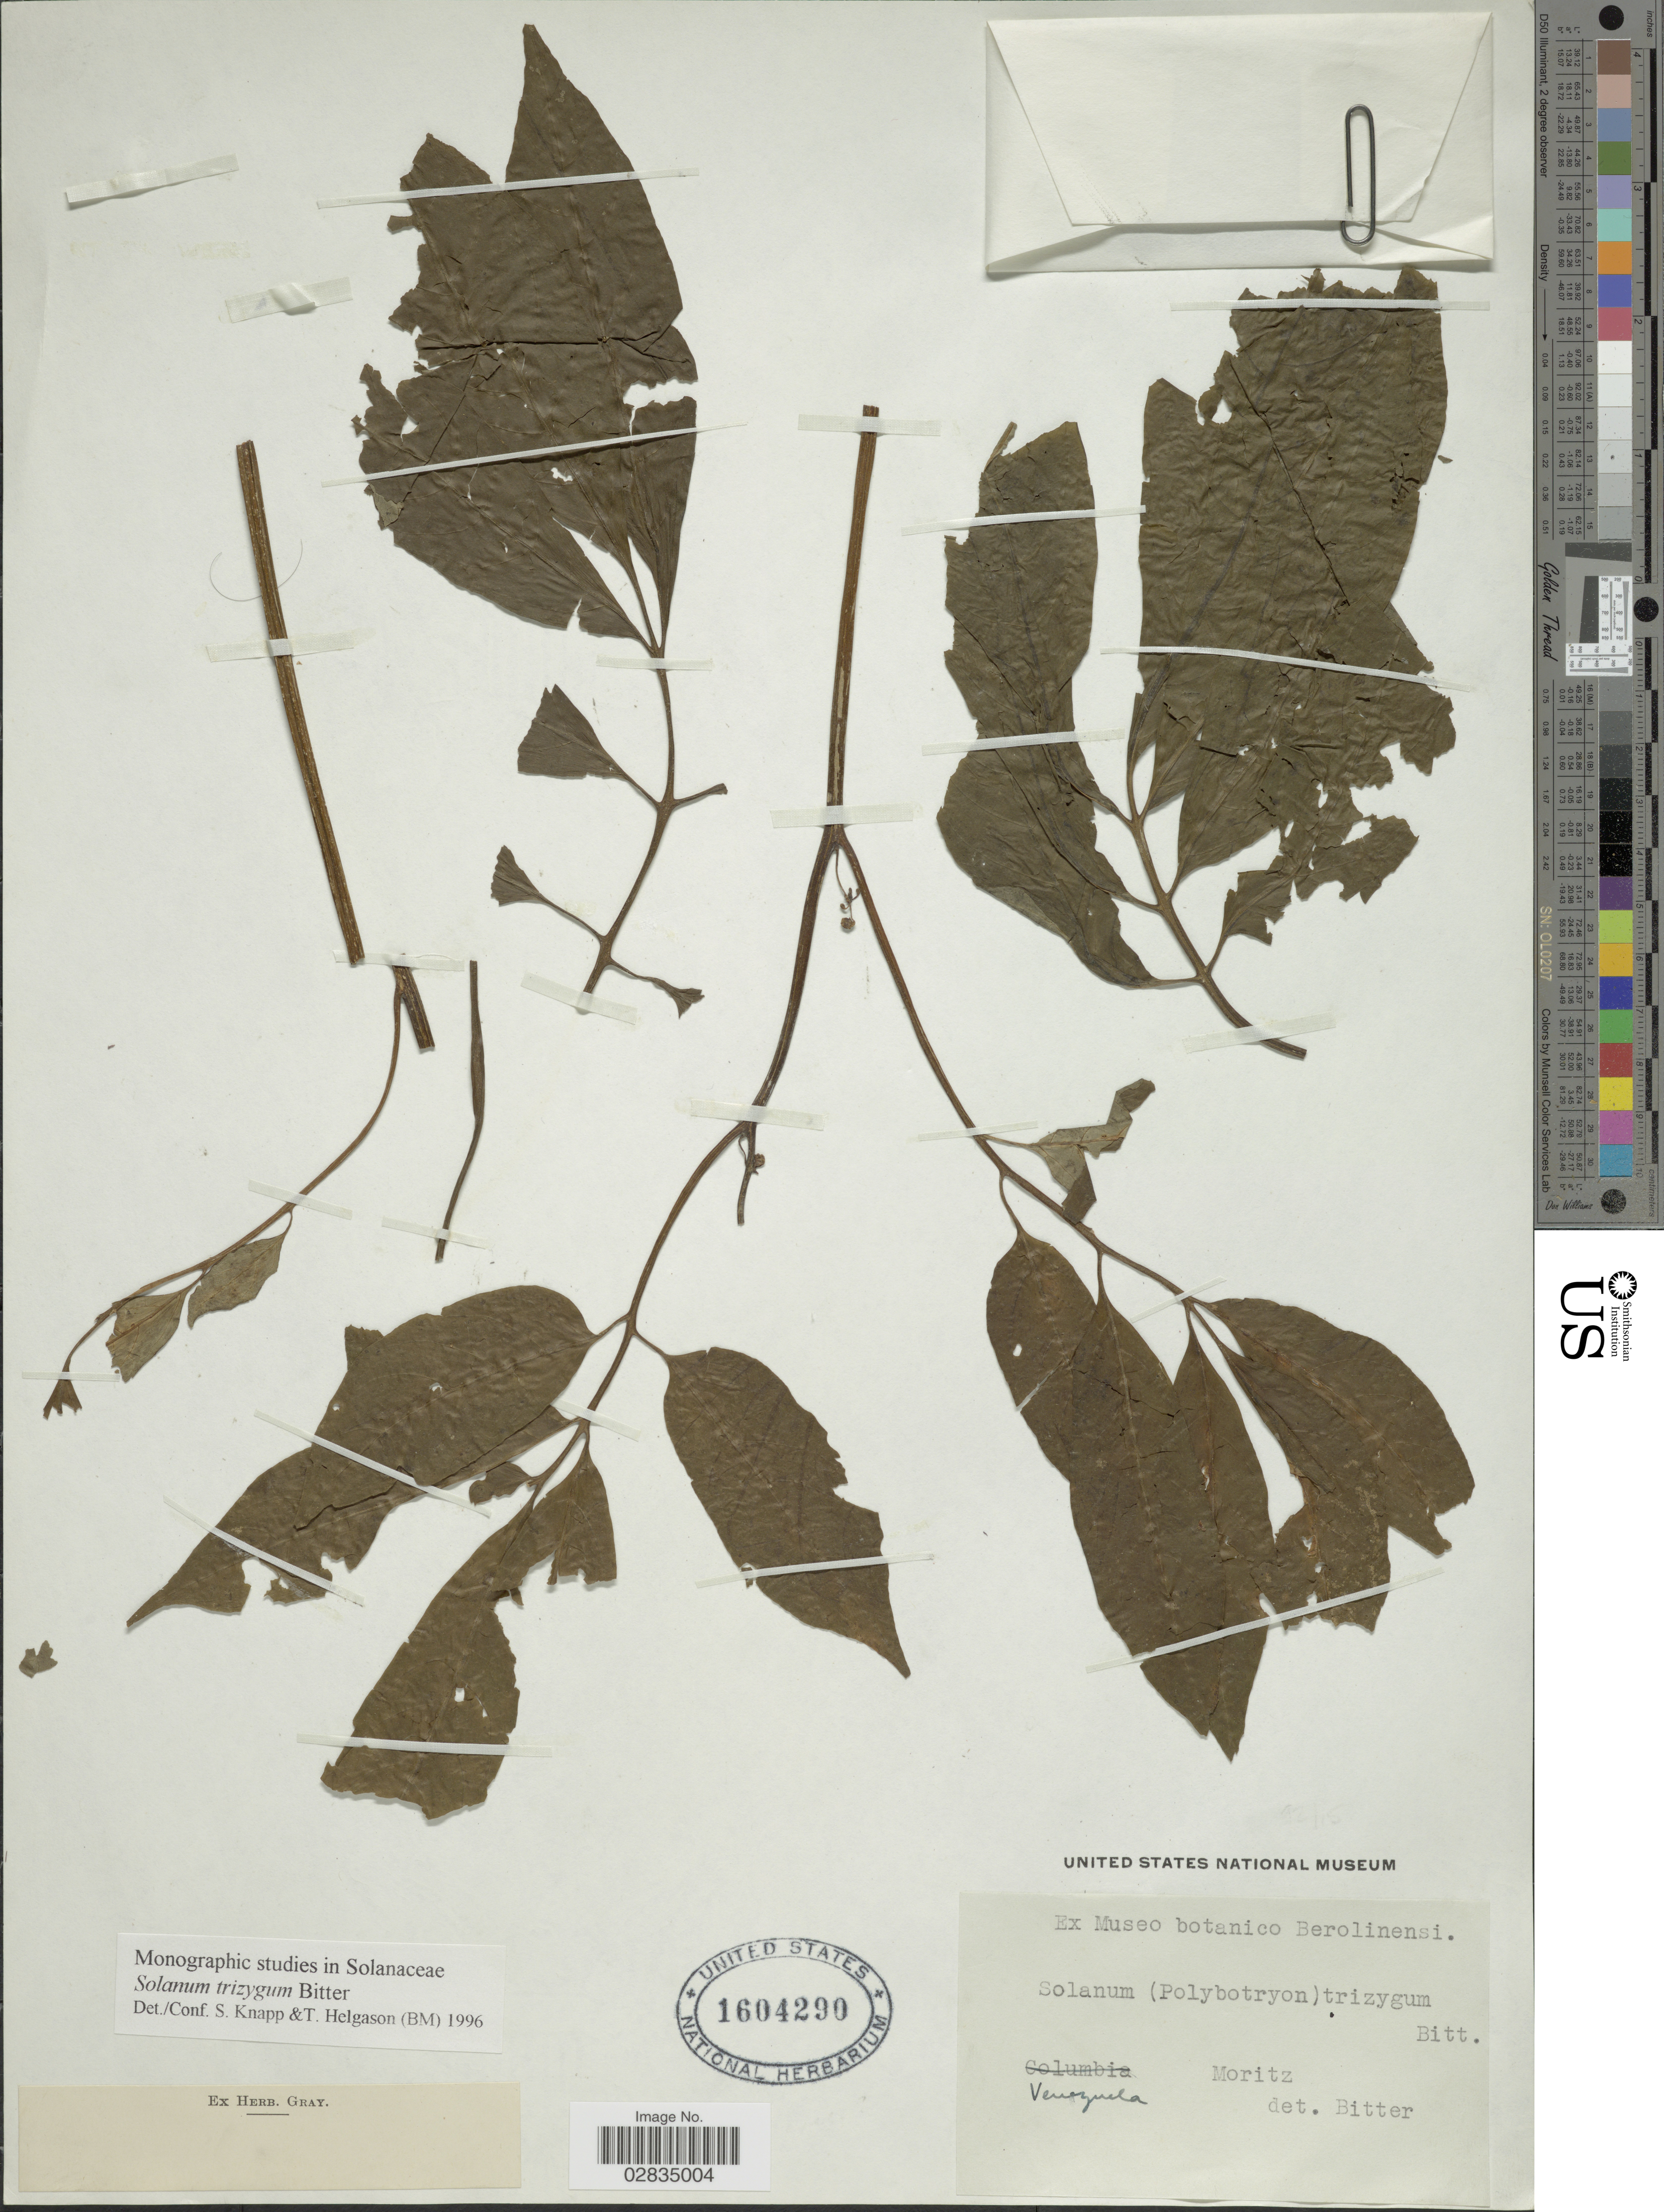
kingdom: Plantae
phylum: Tracheophyta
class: Magnoliopsida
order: Solanales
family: Solanaceae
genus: Solanum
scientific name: Solanum trizygum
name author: Bitter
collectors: Moritz, --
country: Venezuela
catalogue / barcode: US 1604290